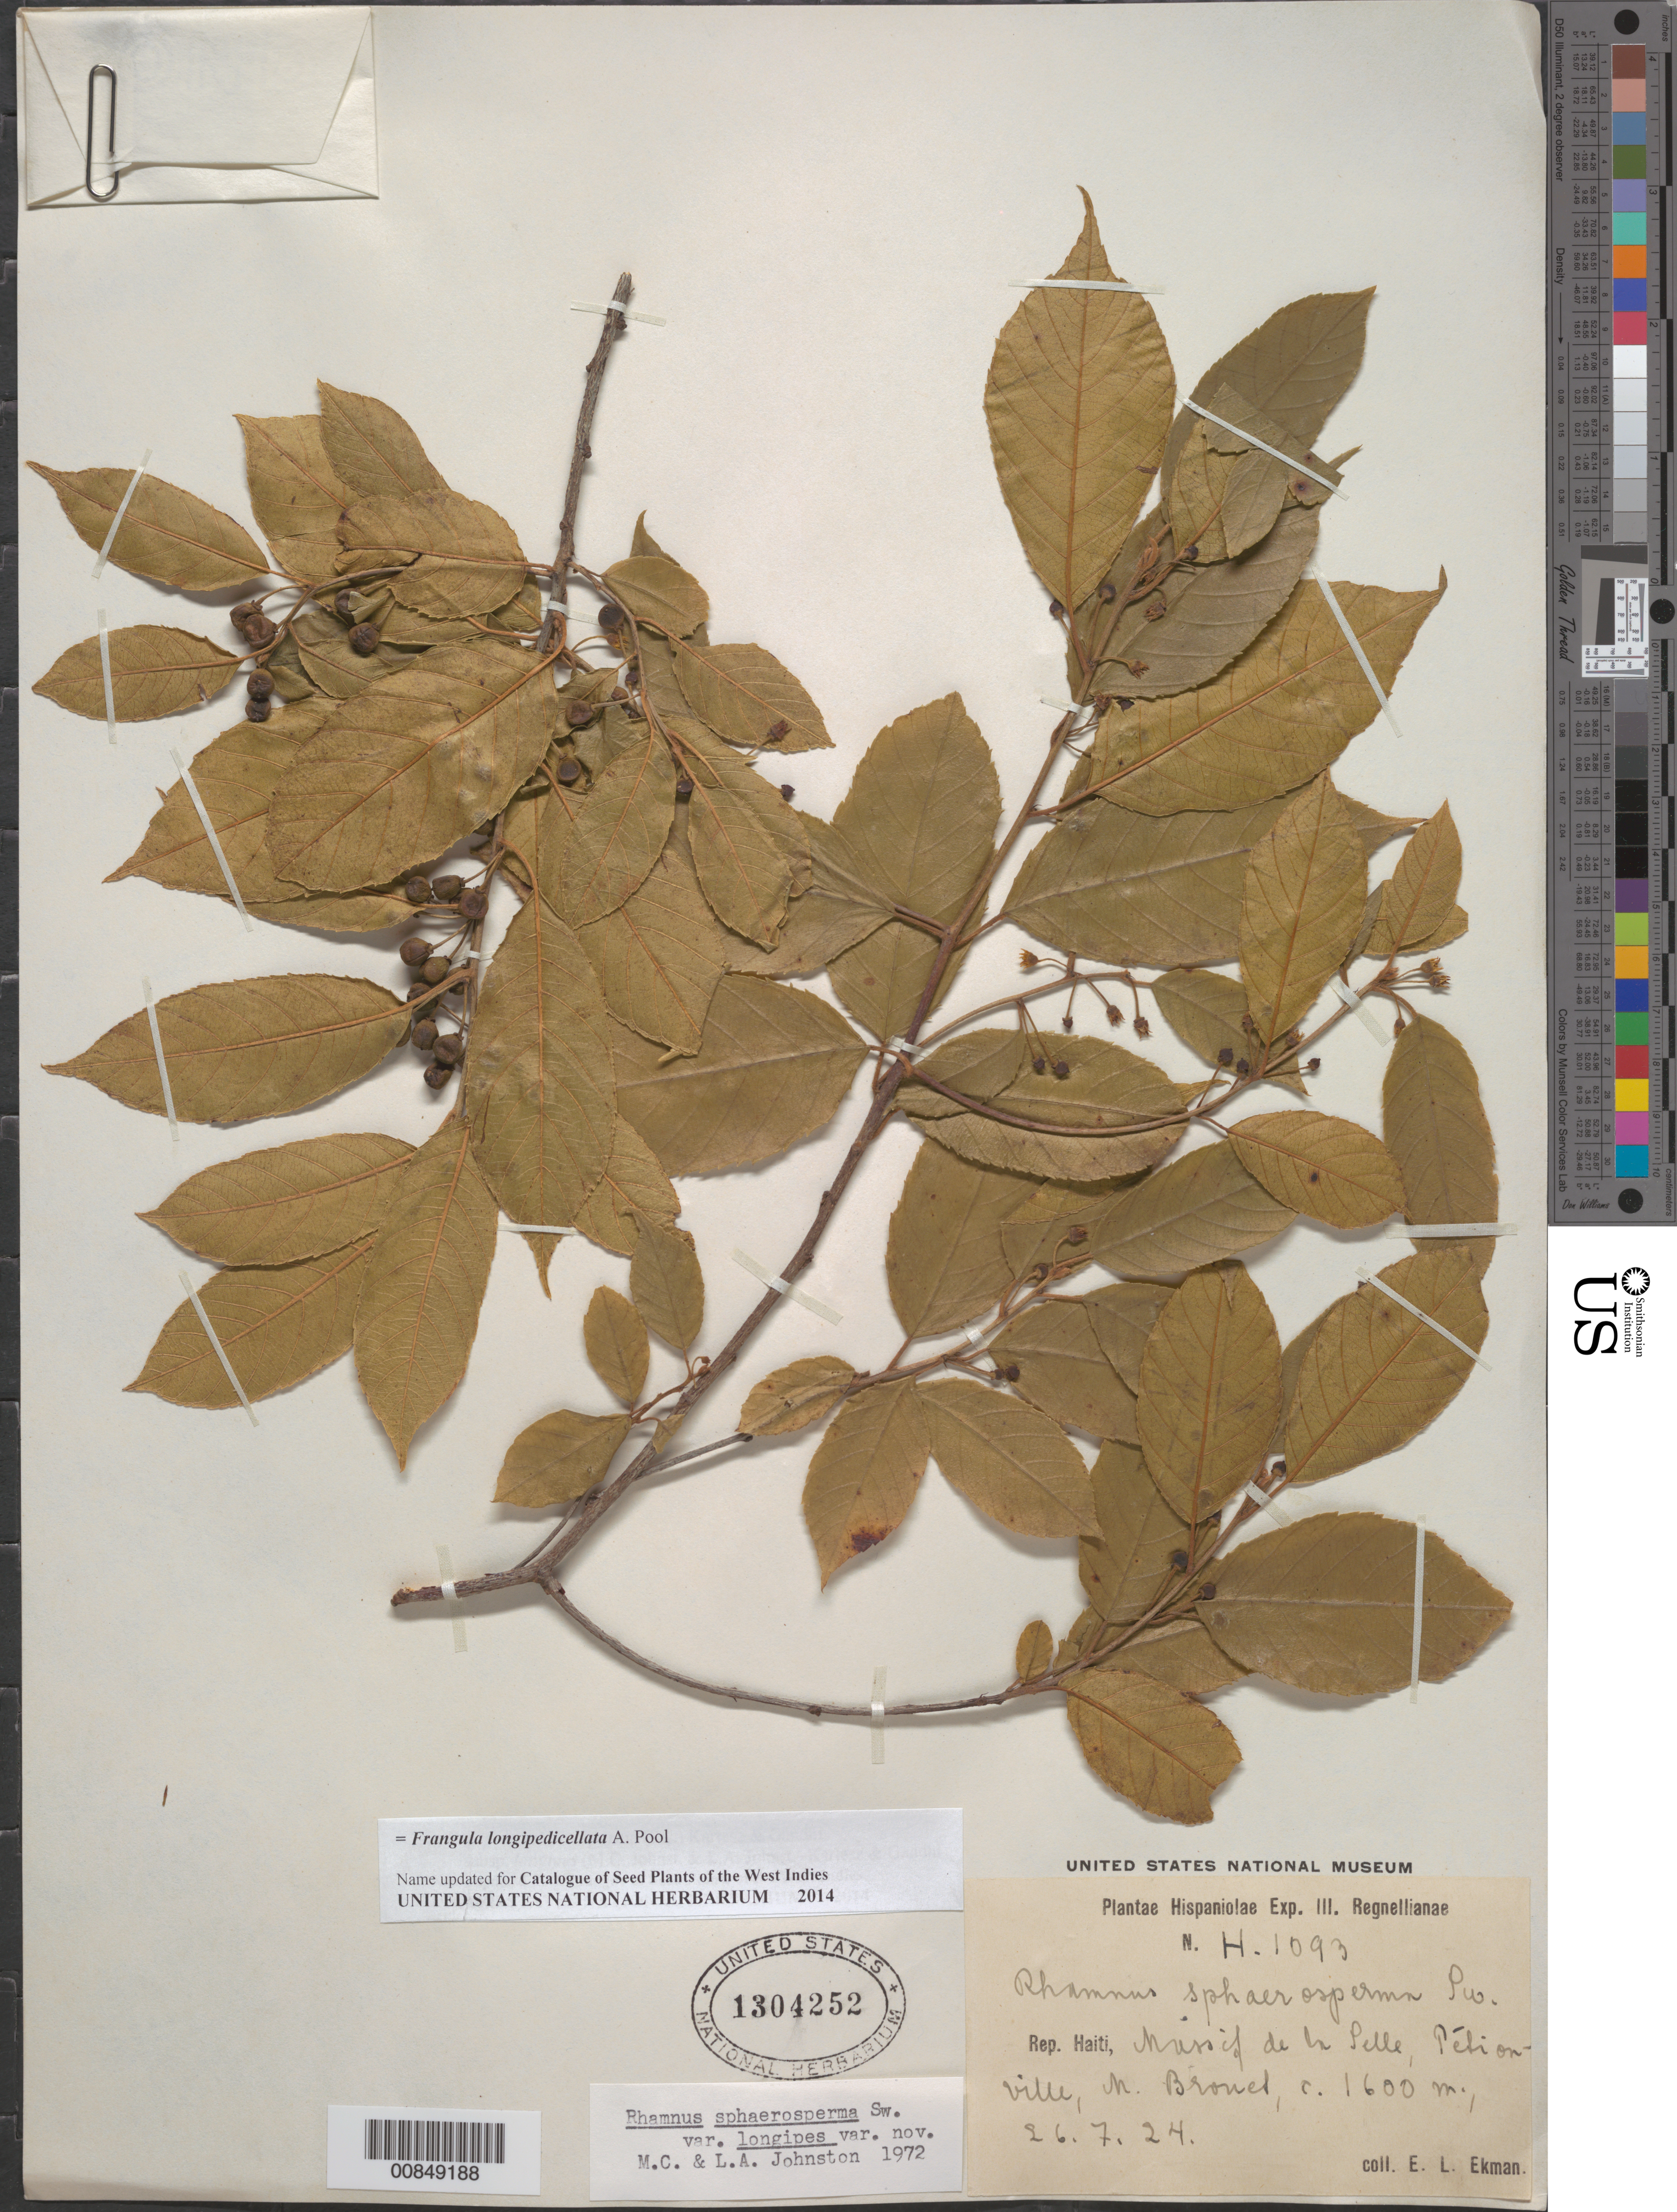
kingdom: Plantae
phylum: Tracheophyta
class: Magnoliopsida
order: Rosales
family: Rhamnaceae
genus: Frangula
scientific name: Frangula longipedicellata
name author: A. Pool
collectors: E. L. Ekman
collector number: H 1093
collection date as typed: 26 Jul 1924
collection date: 1924-07-26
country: Haiti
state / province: Ouest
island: Hispaniola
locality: Massif de la Selle, Pétionville, M. Brouet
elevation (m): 1600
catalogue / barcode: US 1304252